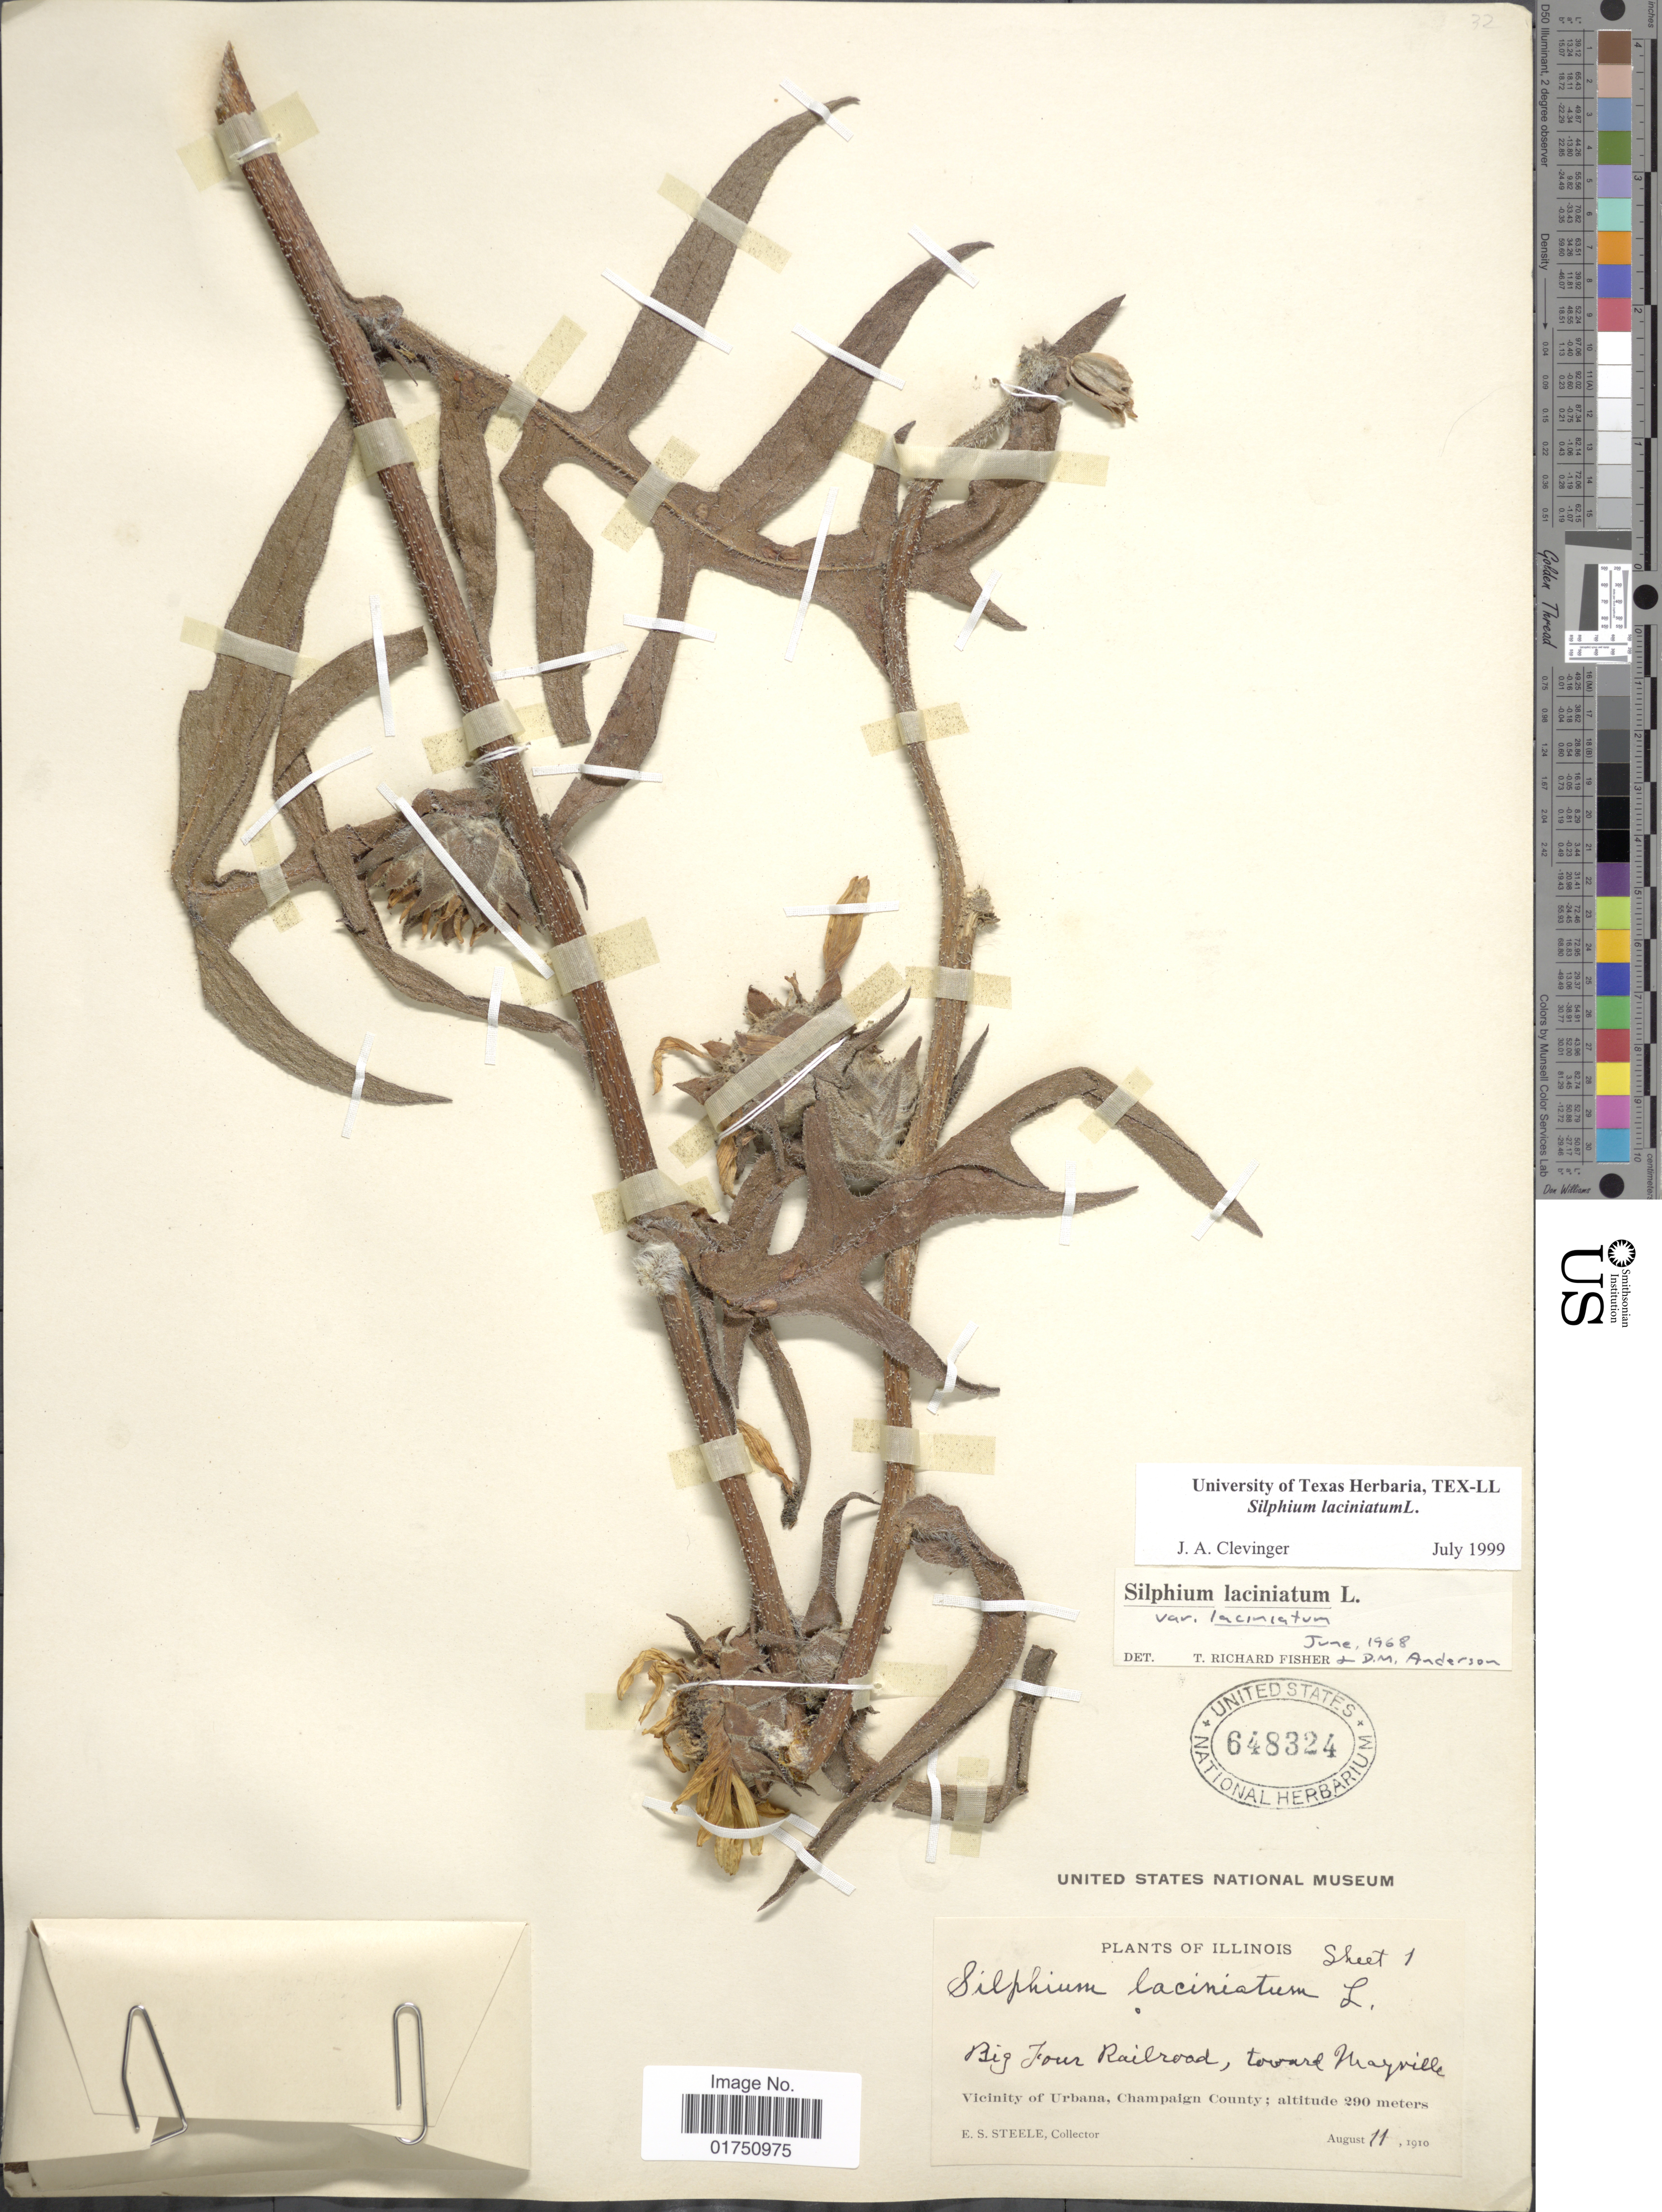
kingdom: Plantae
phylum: Tracheophyta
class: Magnoliopsida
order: Asterales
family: Asteraceae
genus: Silphium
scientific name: Silphium laciniatum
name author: L.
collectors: E. Steele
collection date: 1910-08-11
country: United States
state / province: Illinois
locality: Big Four Railroad, toward Mayville. Vicinity of Urbana, Champaign County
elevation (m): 290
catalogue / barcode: US 648324